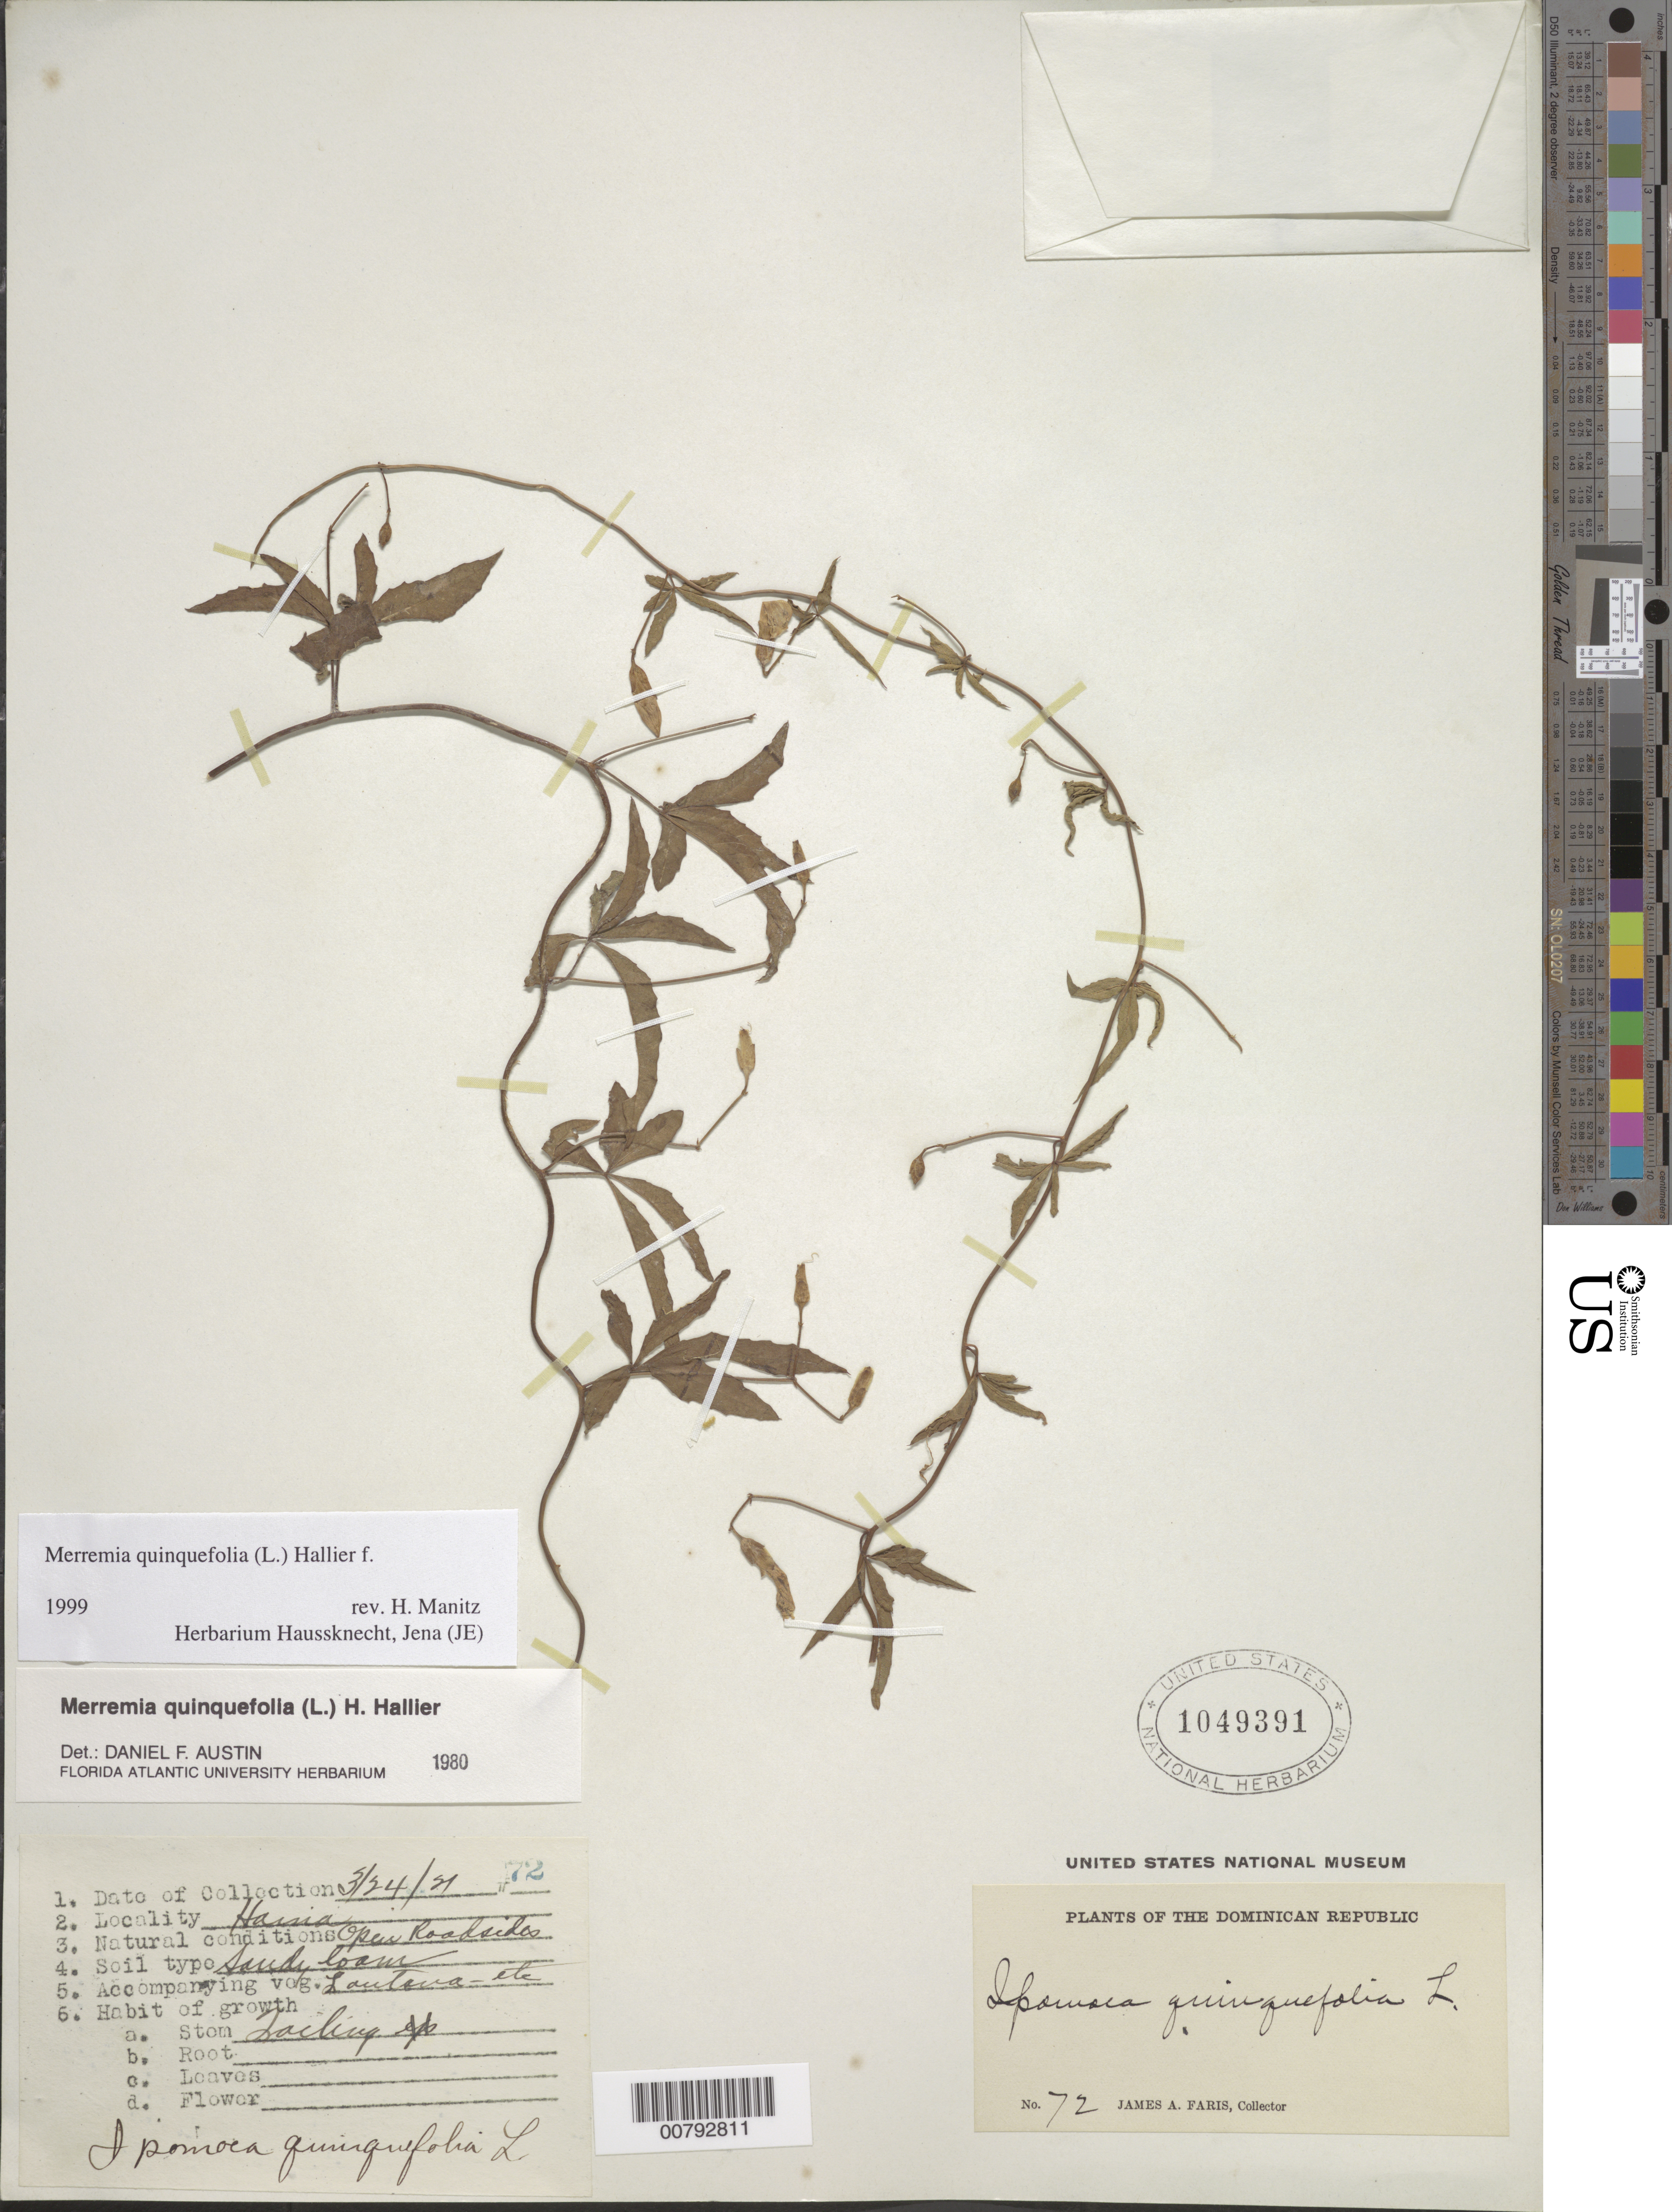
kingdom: Plantae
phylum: Tracheophyta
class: Magnoliopsida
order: Solanales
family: Convolvulaceae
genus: Distimake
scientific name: Distimake quinquefolius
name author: (L.) A. R. Simões & Staples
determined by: Strong, Mark T., (BOT), Smithsonian Institution - National Museum of Natural History (UNITED STATES)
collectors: J. Faris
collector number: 72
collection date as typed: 24 Mar 1910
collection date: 1910-03-24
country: Dominican Republic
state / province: San Cristóbal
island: Hispaniola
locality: Haina.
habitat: Open roadsides, soil type sandy loam.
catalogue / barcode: US 1049391